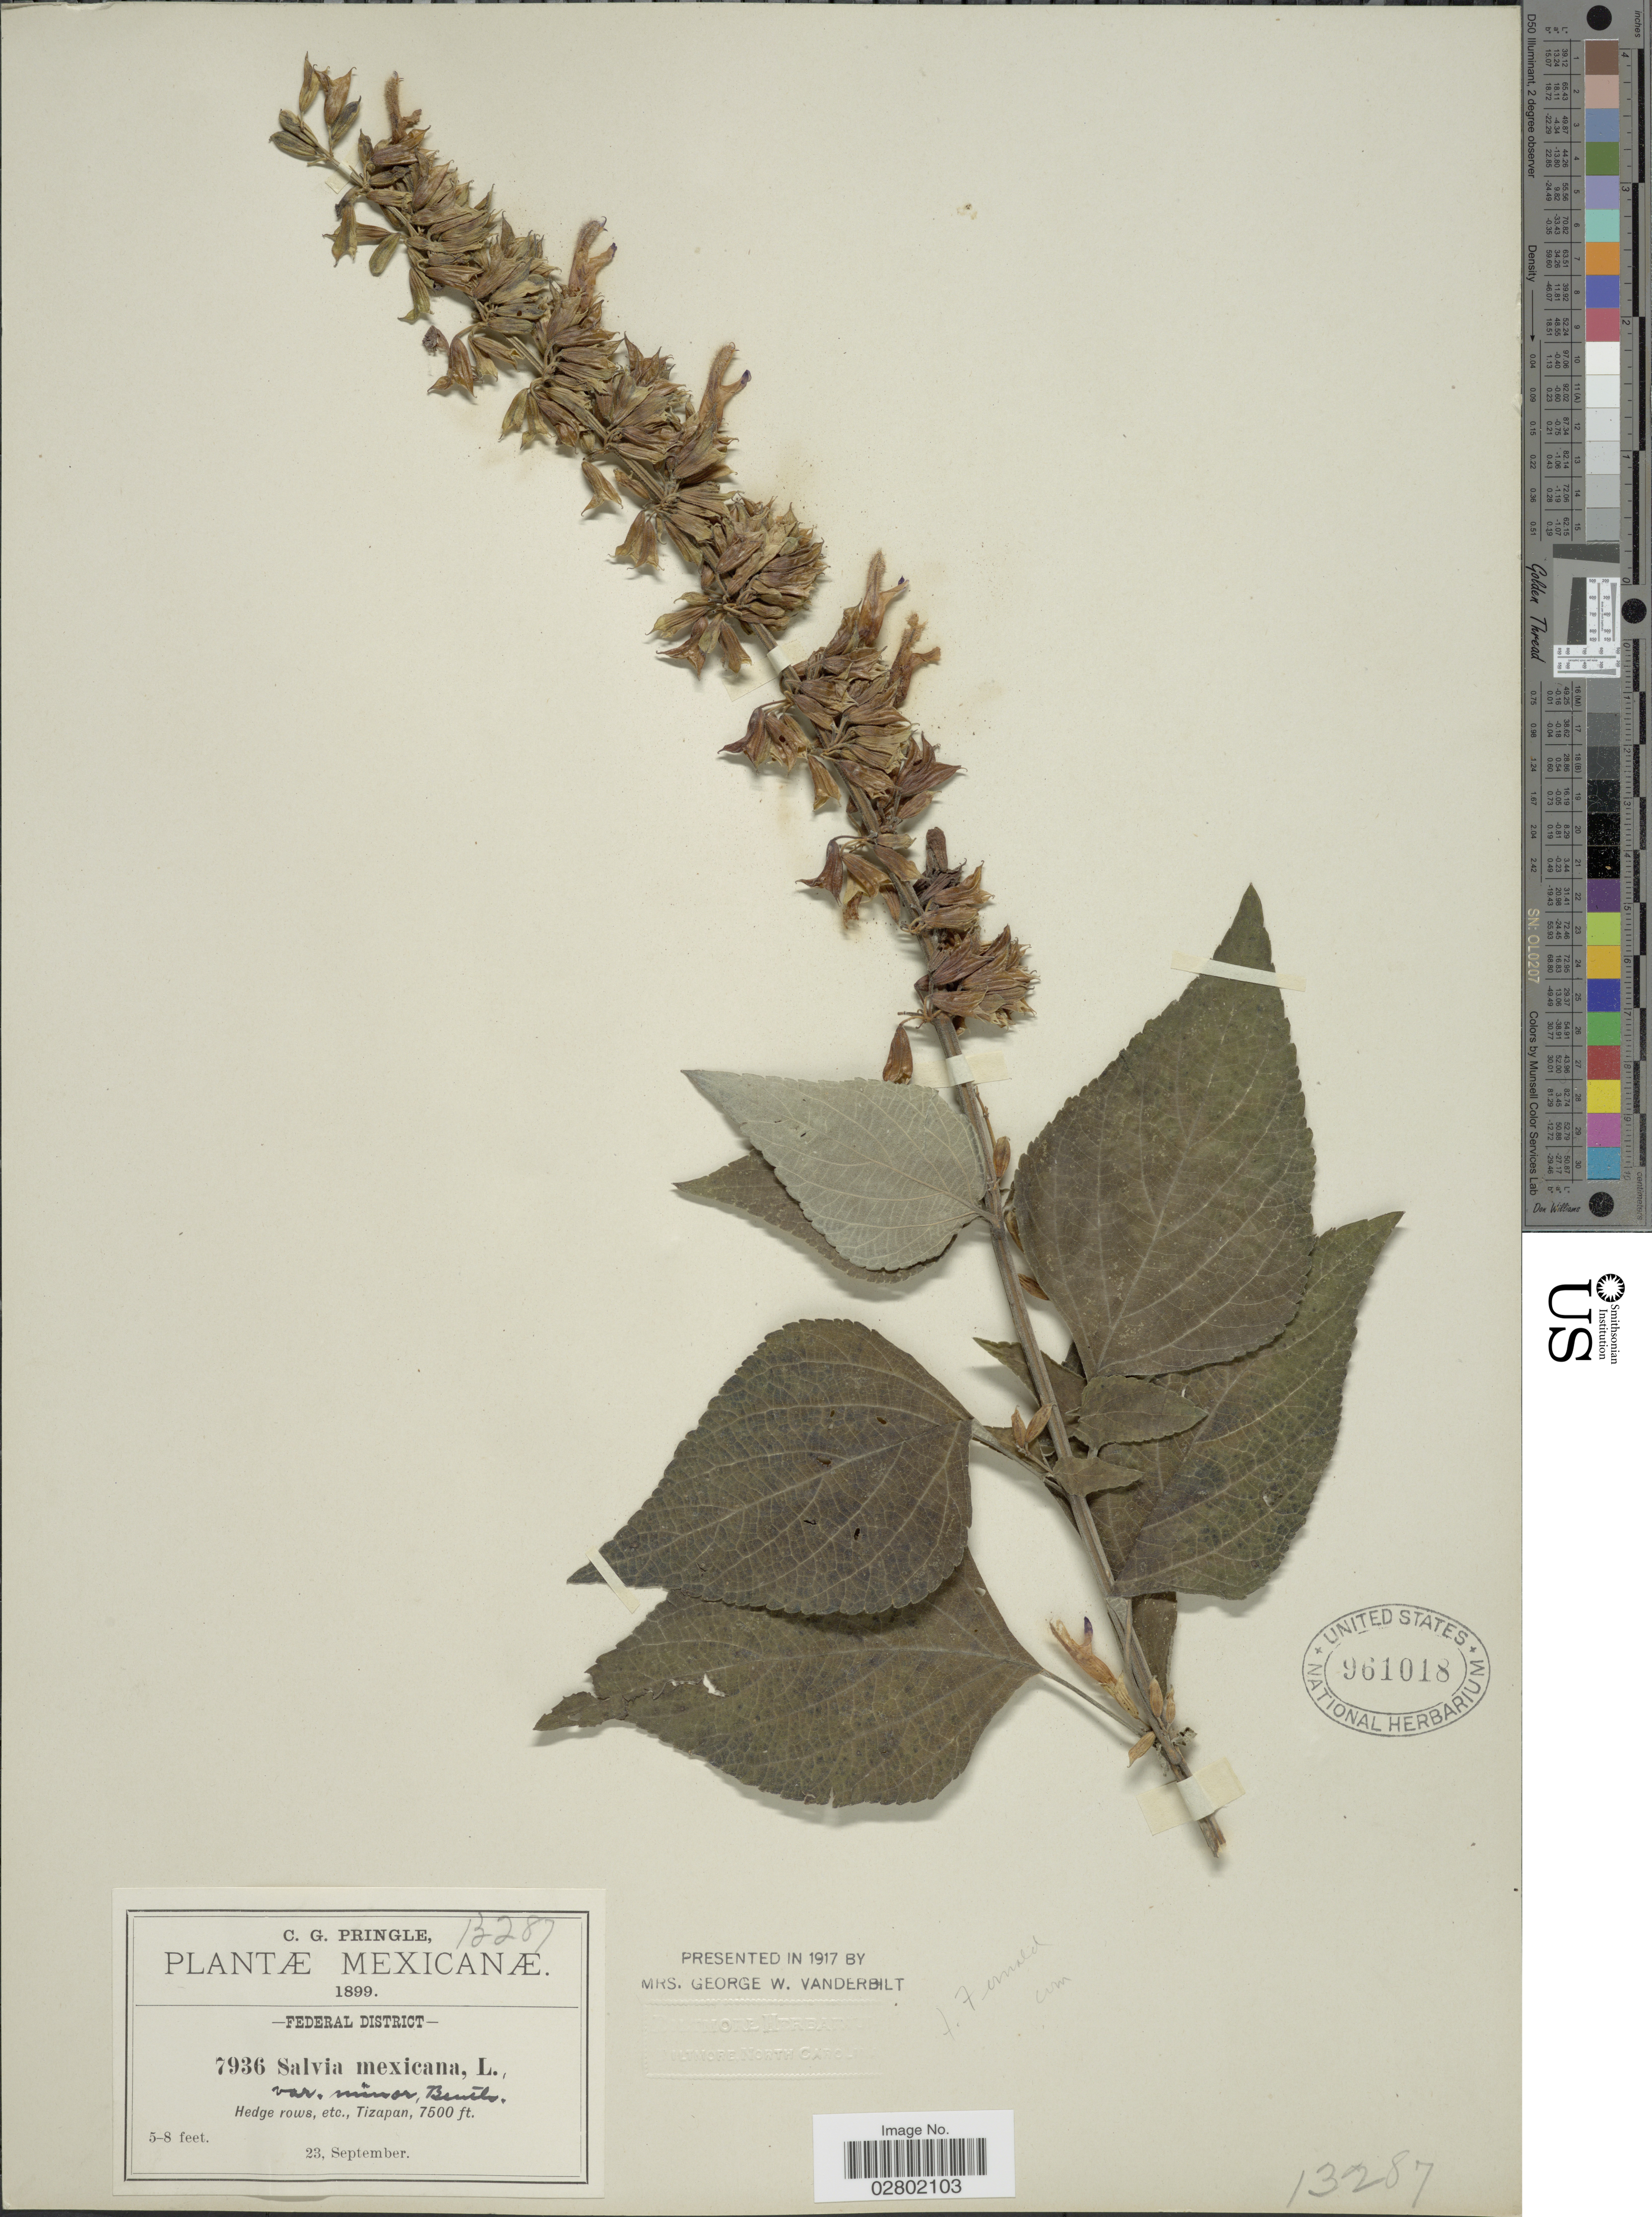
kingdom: Plantae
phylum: Tracheophyta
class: Magnoliopsida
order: Lamiales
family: Lamiaceae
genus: Salvia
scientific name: Salvia mexicana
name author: L.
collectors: C. G. Pringle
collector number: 7936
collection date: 1899-09-23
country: Mexico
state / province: Distrito Federal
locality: Federal District. Tizapan.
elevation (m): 2286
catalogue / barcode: US 961018